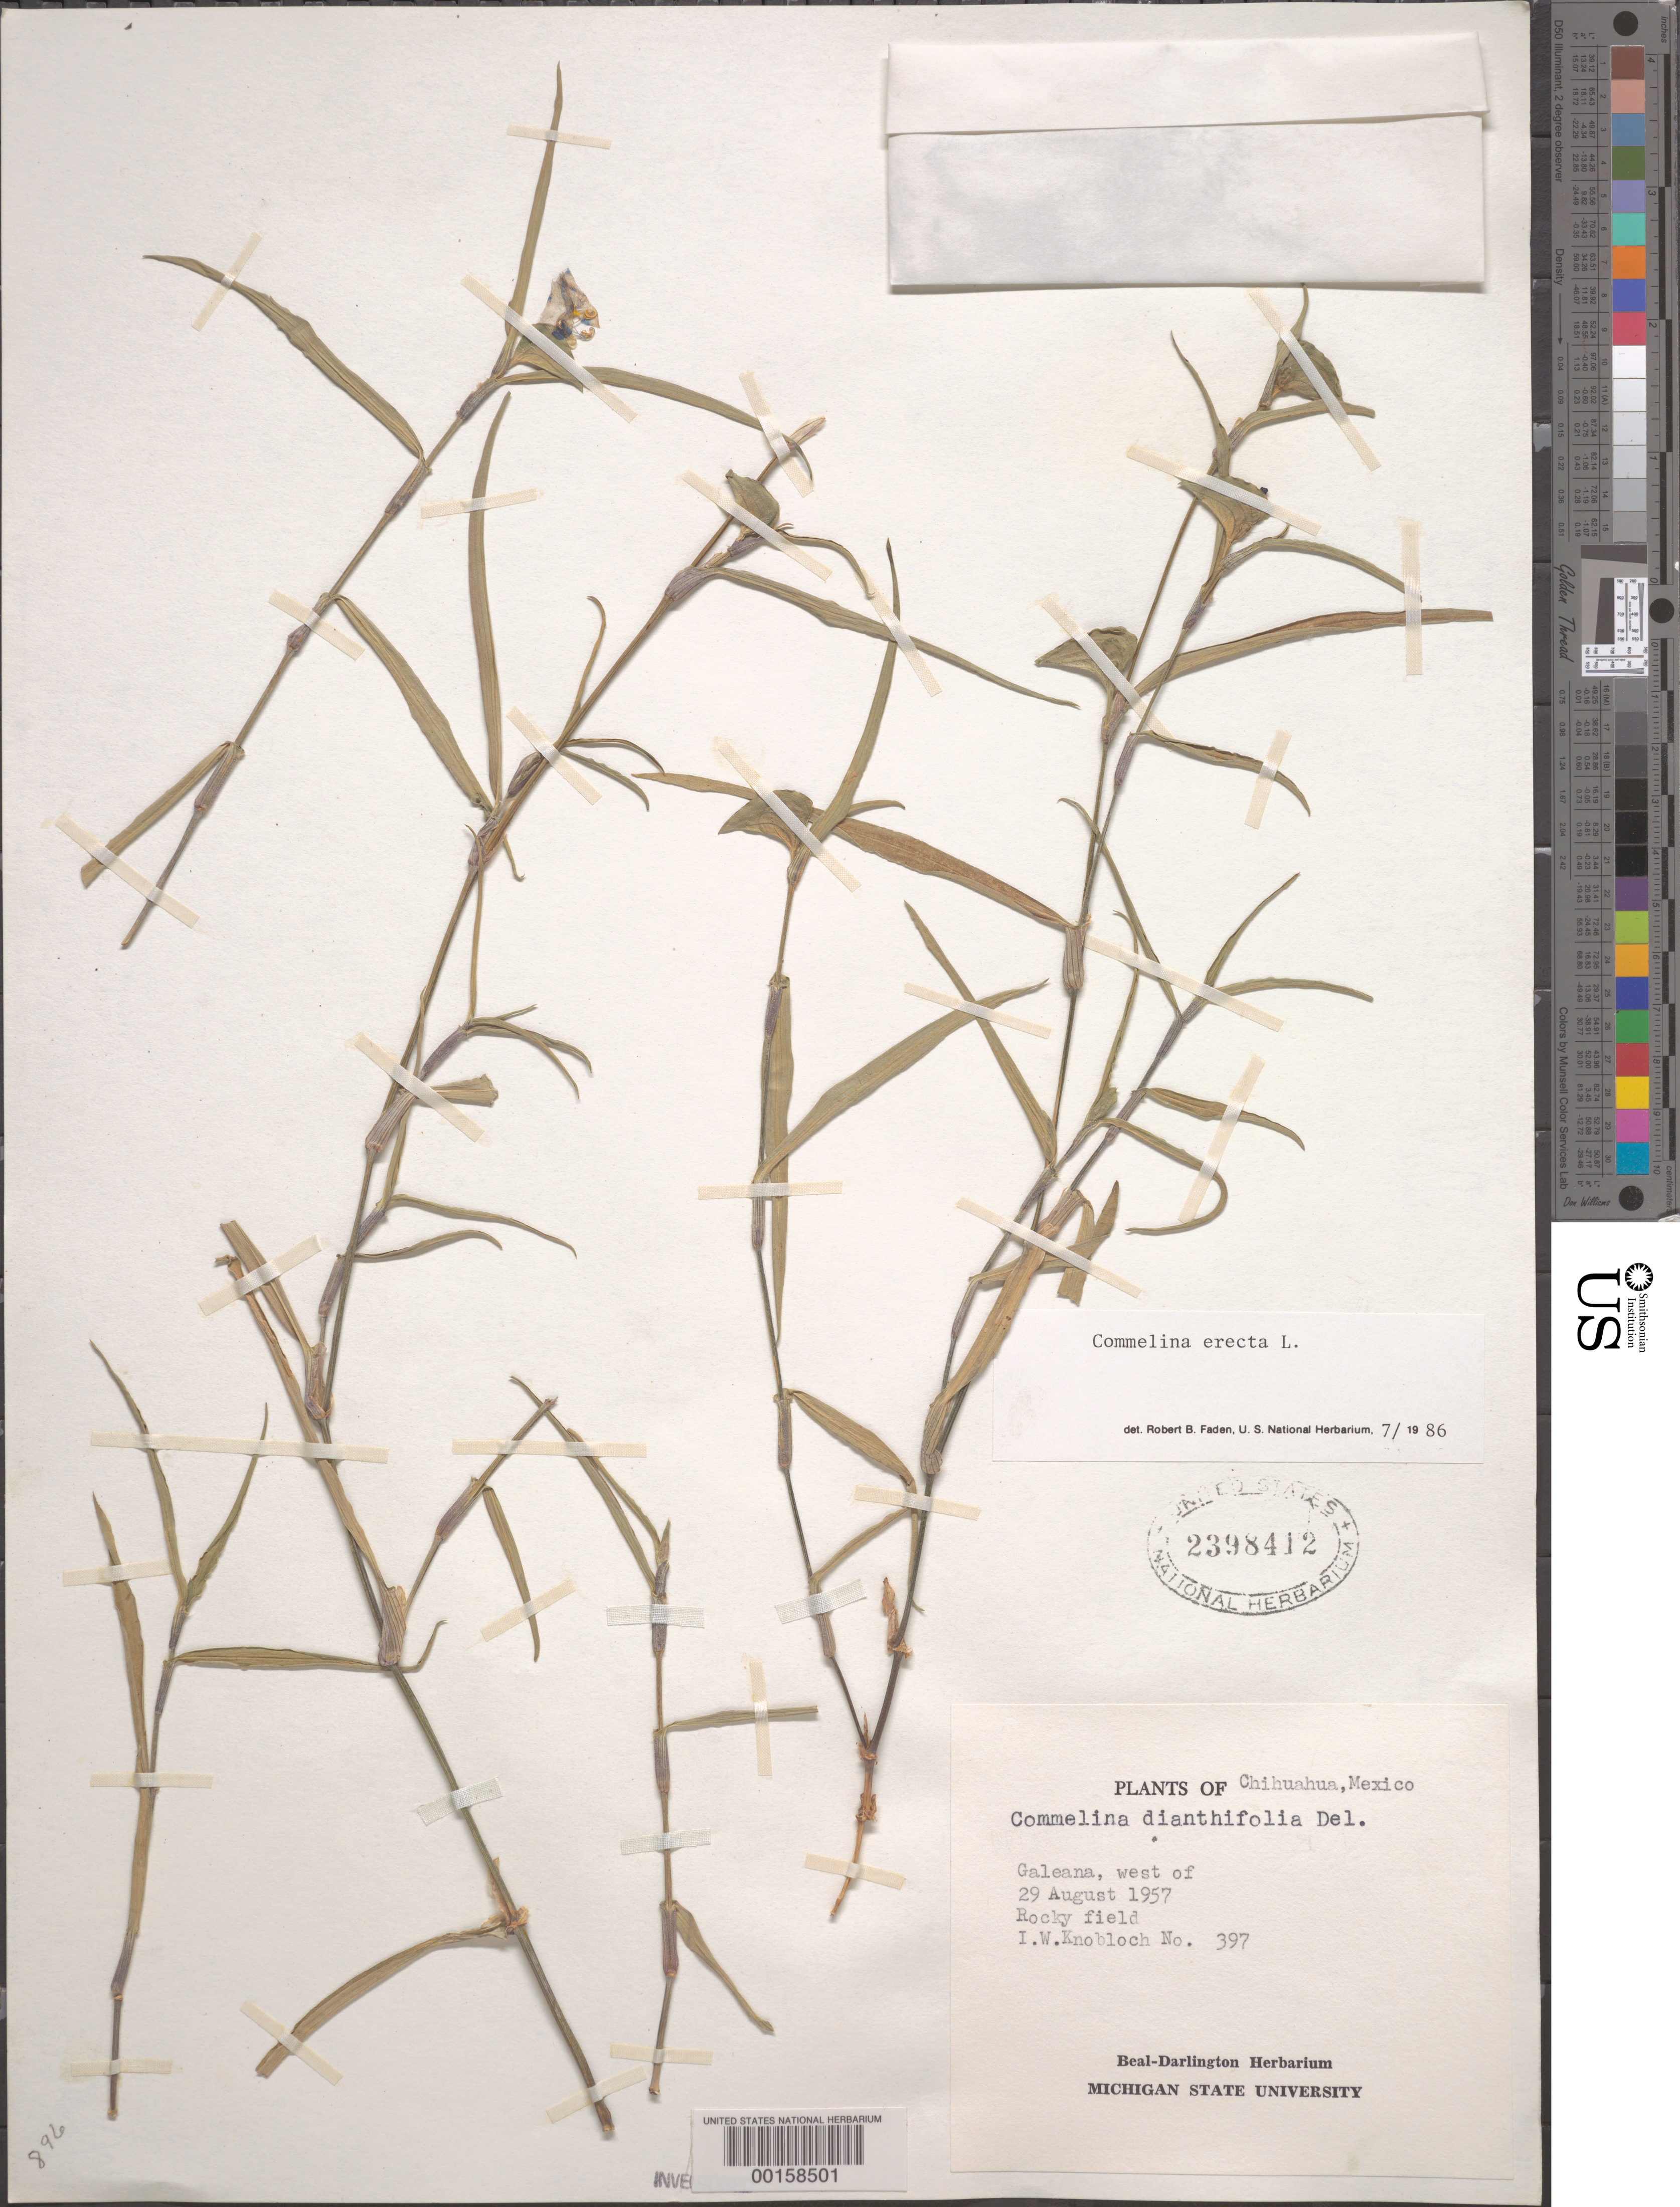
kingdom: Plantae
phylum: Tracheophyta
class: Liliopsida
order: Commelinales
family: Commelinaceae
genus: Commelina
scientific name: Commelina erecta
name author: L.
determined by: Faden, Robert B., (US), Smithsonian Institution - National Museum of Natural History (UNITED STATES)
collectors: I. W. Knobloch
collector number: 397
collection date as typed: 29 Aug 1957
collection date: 1957-08-29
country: Mexico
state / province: Chihuahua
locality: W of Galeana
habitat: Rocky field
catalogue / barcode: US 2398412